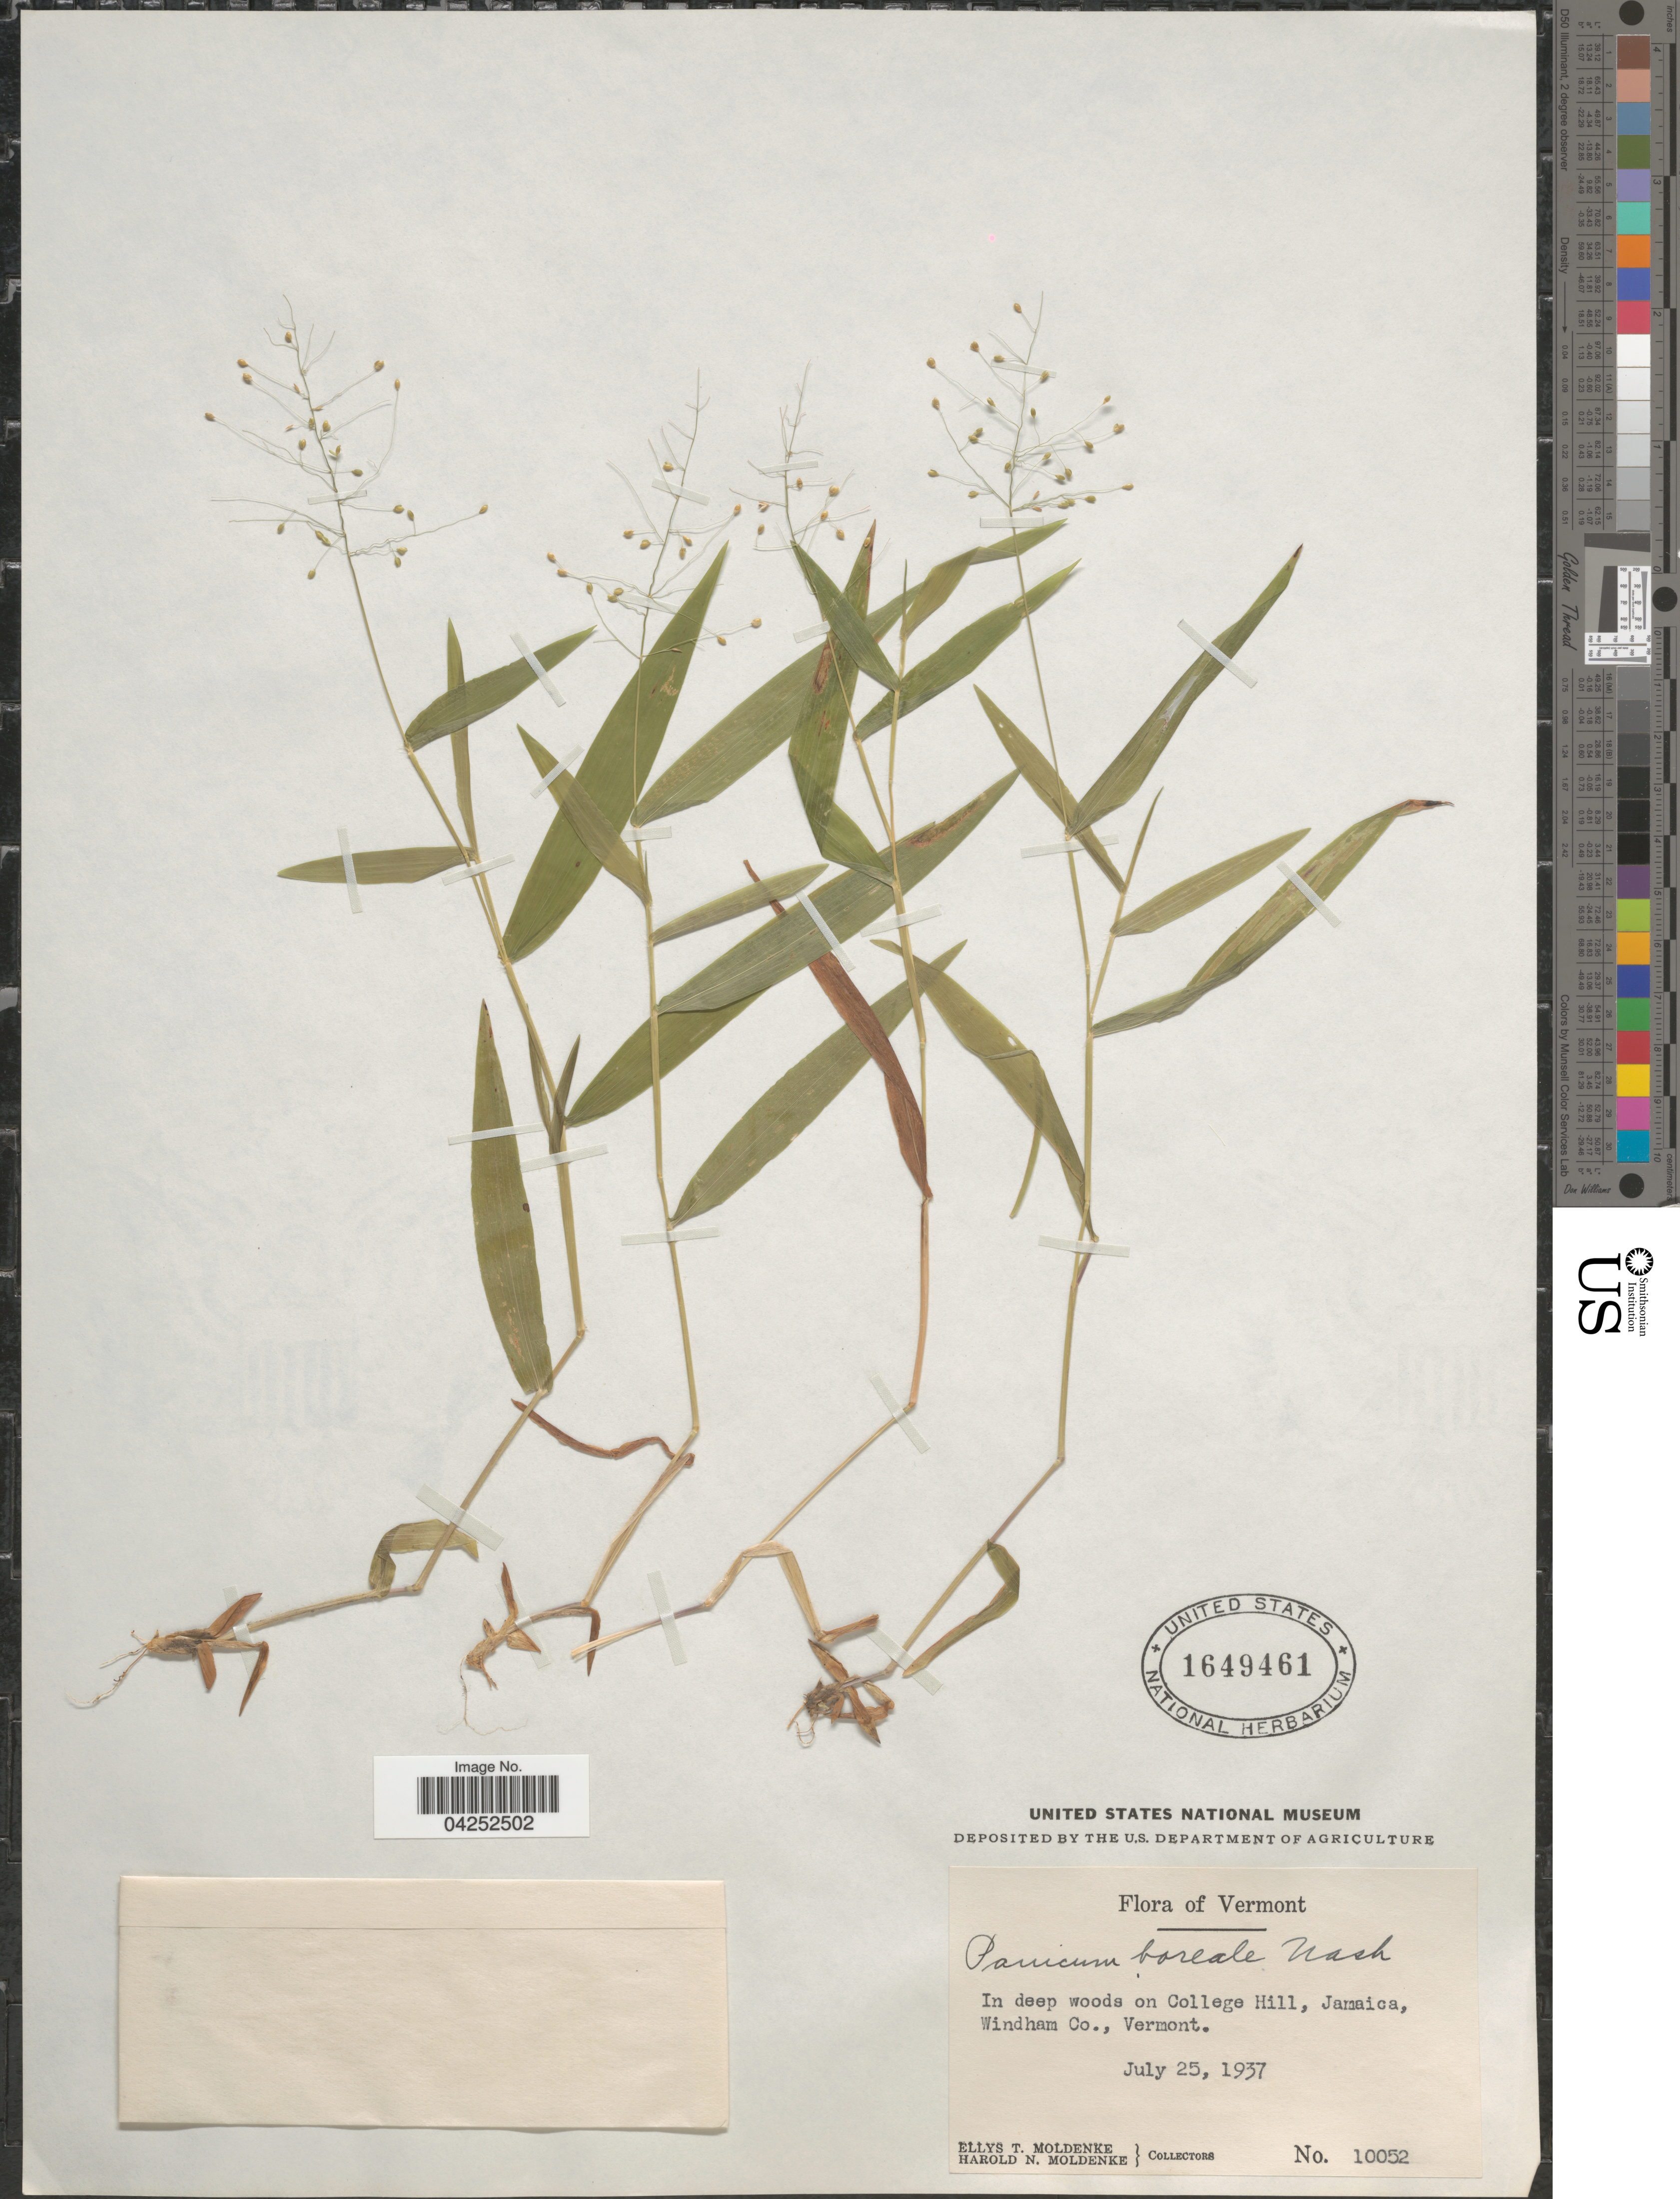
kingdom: Plantae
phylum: Tracheophyta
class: Liliopsida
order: Poales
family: Poaceae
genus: Dichanthelium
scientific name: Dichanthelium boreale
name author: (Nash) Freckmann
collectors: E. Moldenke & H. N. Moldenke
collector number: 10052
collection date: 1937-07-25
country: United States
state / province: Vermont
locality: In deep woods on College Hill, Jamaica, Windham Co.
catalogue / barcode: US 1649461